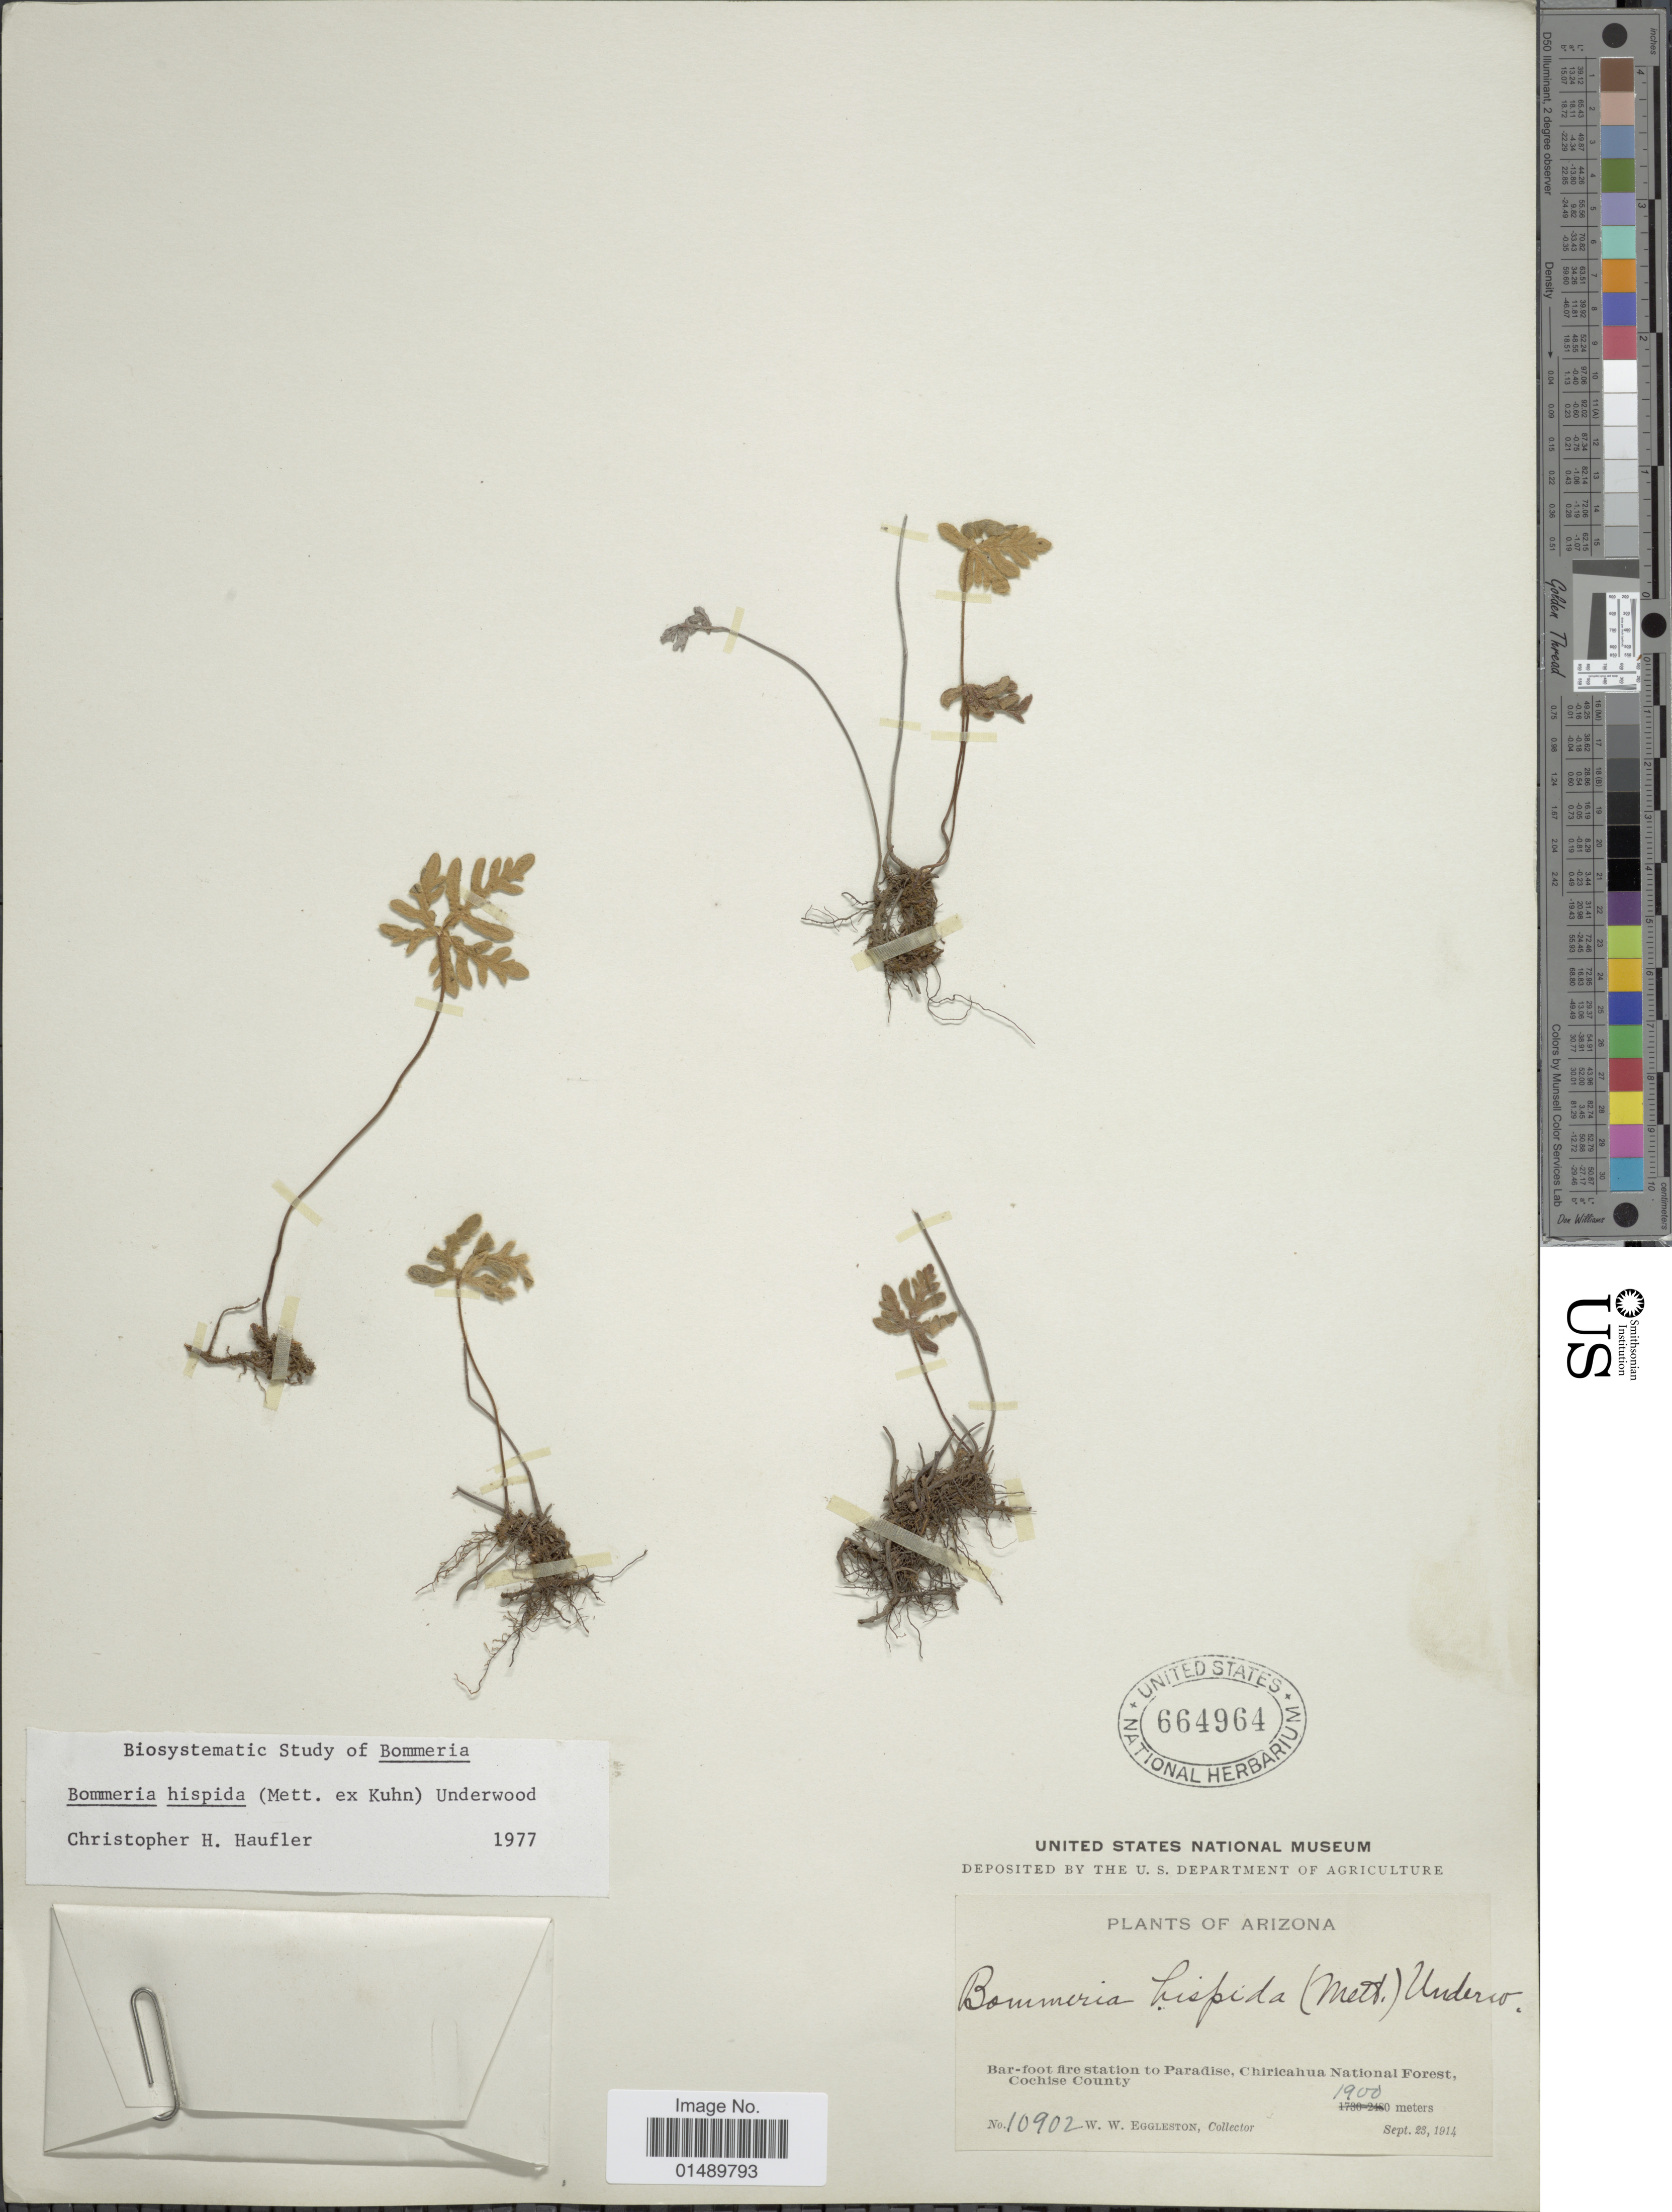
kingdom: Plantae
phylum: Tracheophyta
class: Polypodiopsida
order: Polypodiales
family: Pteridaceae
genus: Bommeria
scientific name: Bommeria hispida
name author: (Mett. ex Kuhn) Underw.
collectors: W. W. Eggleston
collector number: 10902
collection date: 1914-09-23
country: United States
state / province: Arizona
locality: Arizona, Bar-foot fire station to Paradise, Chiricahua national Forest, Cochise County.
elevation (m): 1900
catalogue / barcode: US 664964